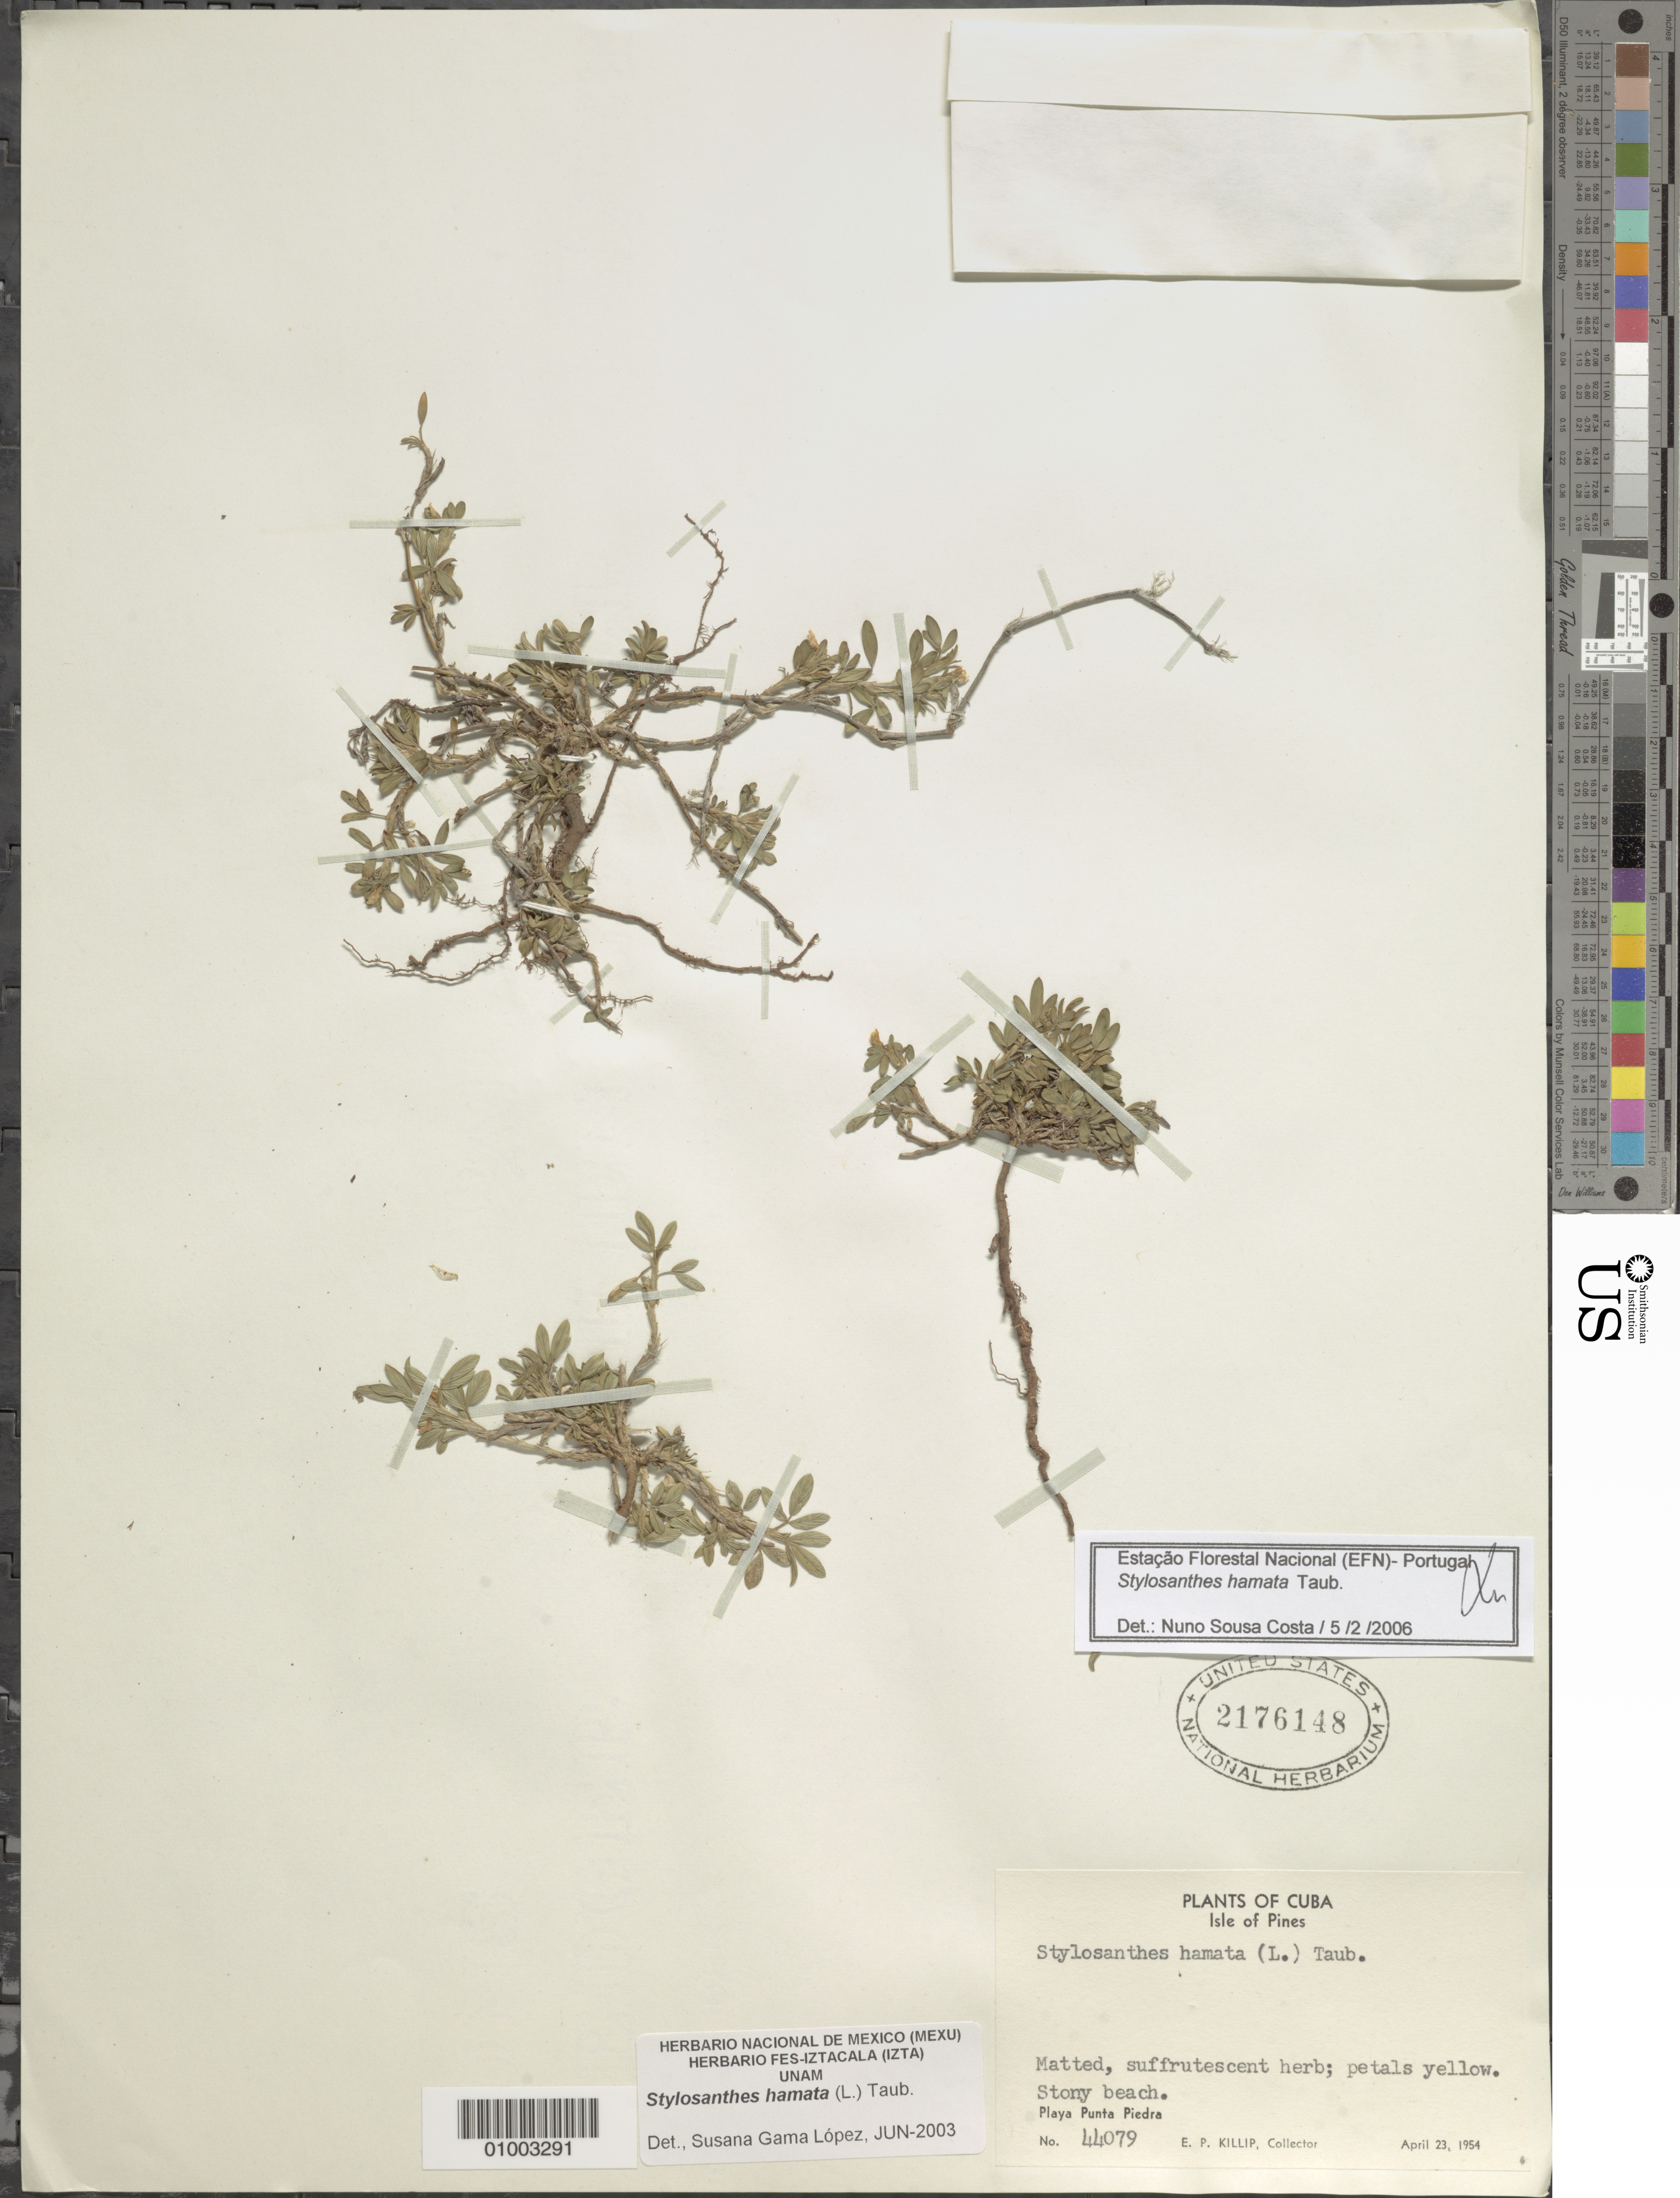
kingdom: Plantae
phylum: Tracheophyta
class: Magnoliopsida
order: Fabales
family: Fabaceae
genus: Stylosanthes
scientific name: Stylosanthes hamata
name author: (L.) Taub.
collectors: E. P. Killip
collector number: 44079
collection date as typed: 23 Apr 1954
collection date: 1954-04-23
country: Cuba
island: Isla de la Juventud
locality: Isle of Pines, Playa Punta Piedra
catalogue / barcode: US 2176148